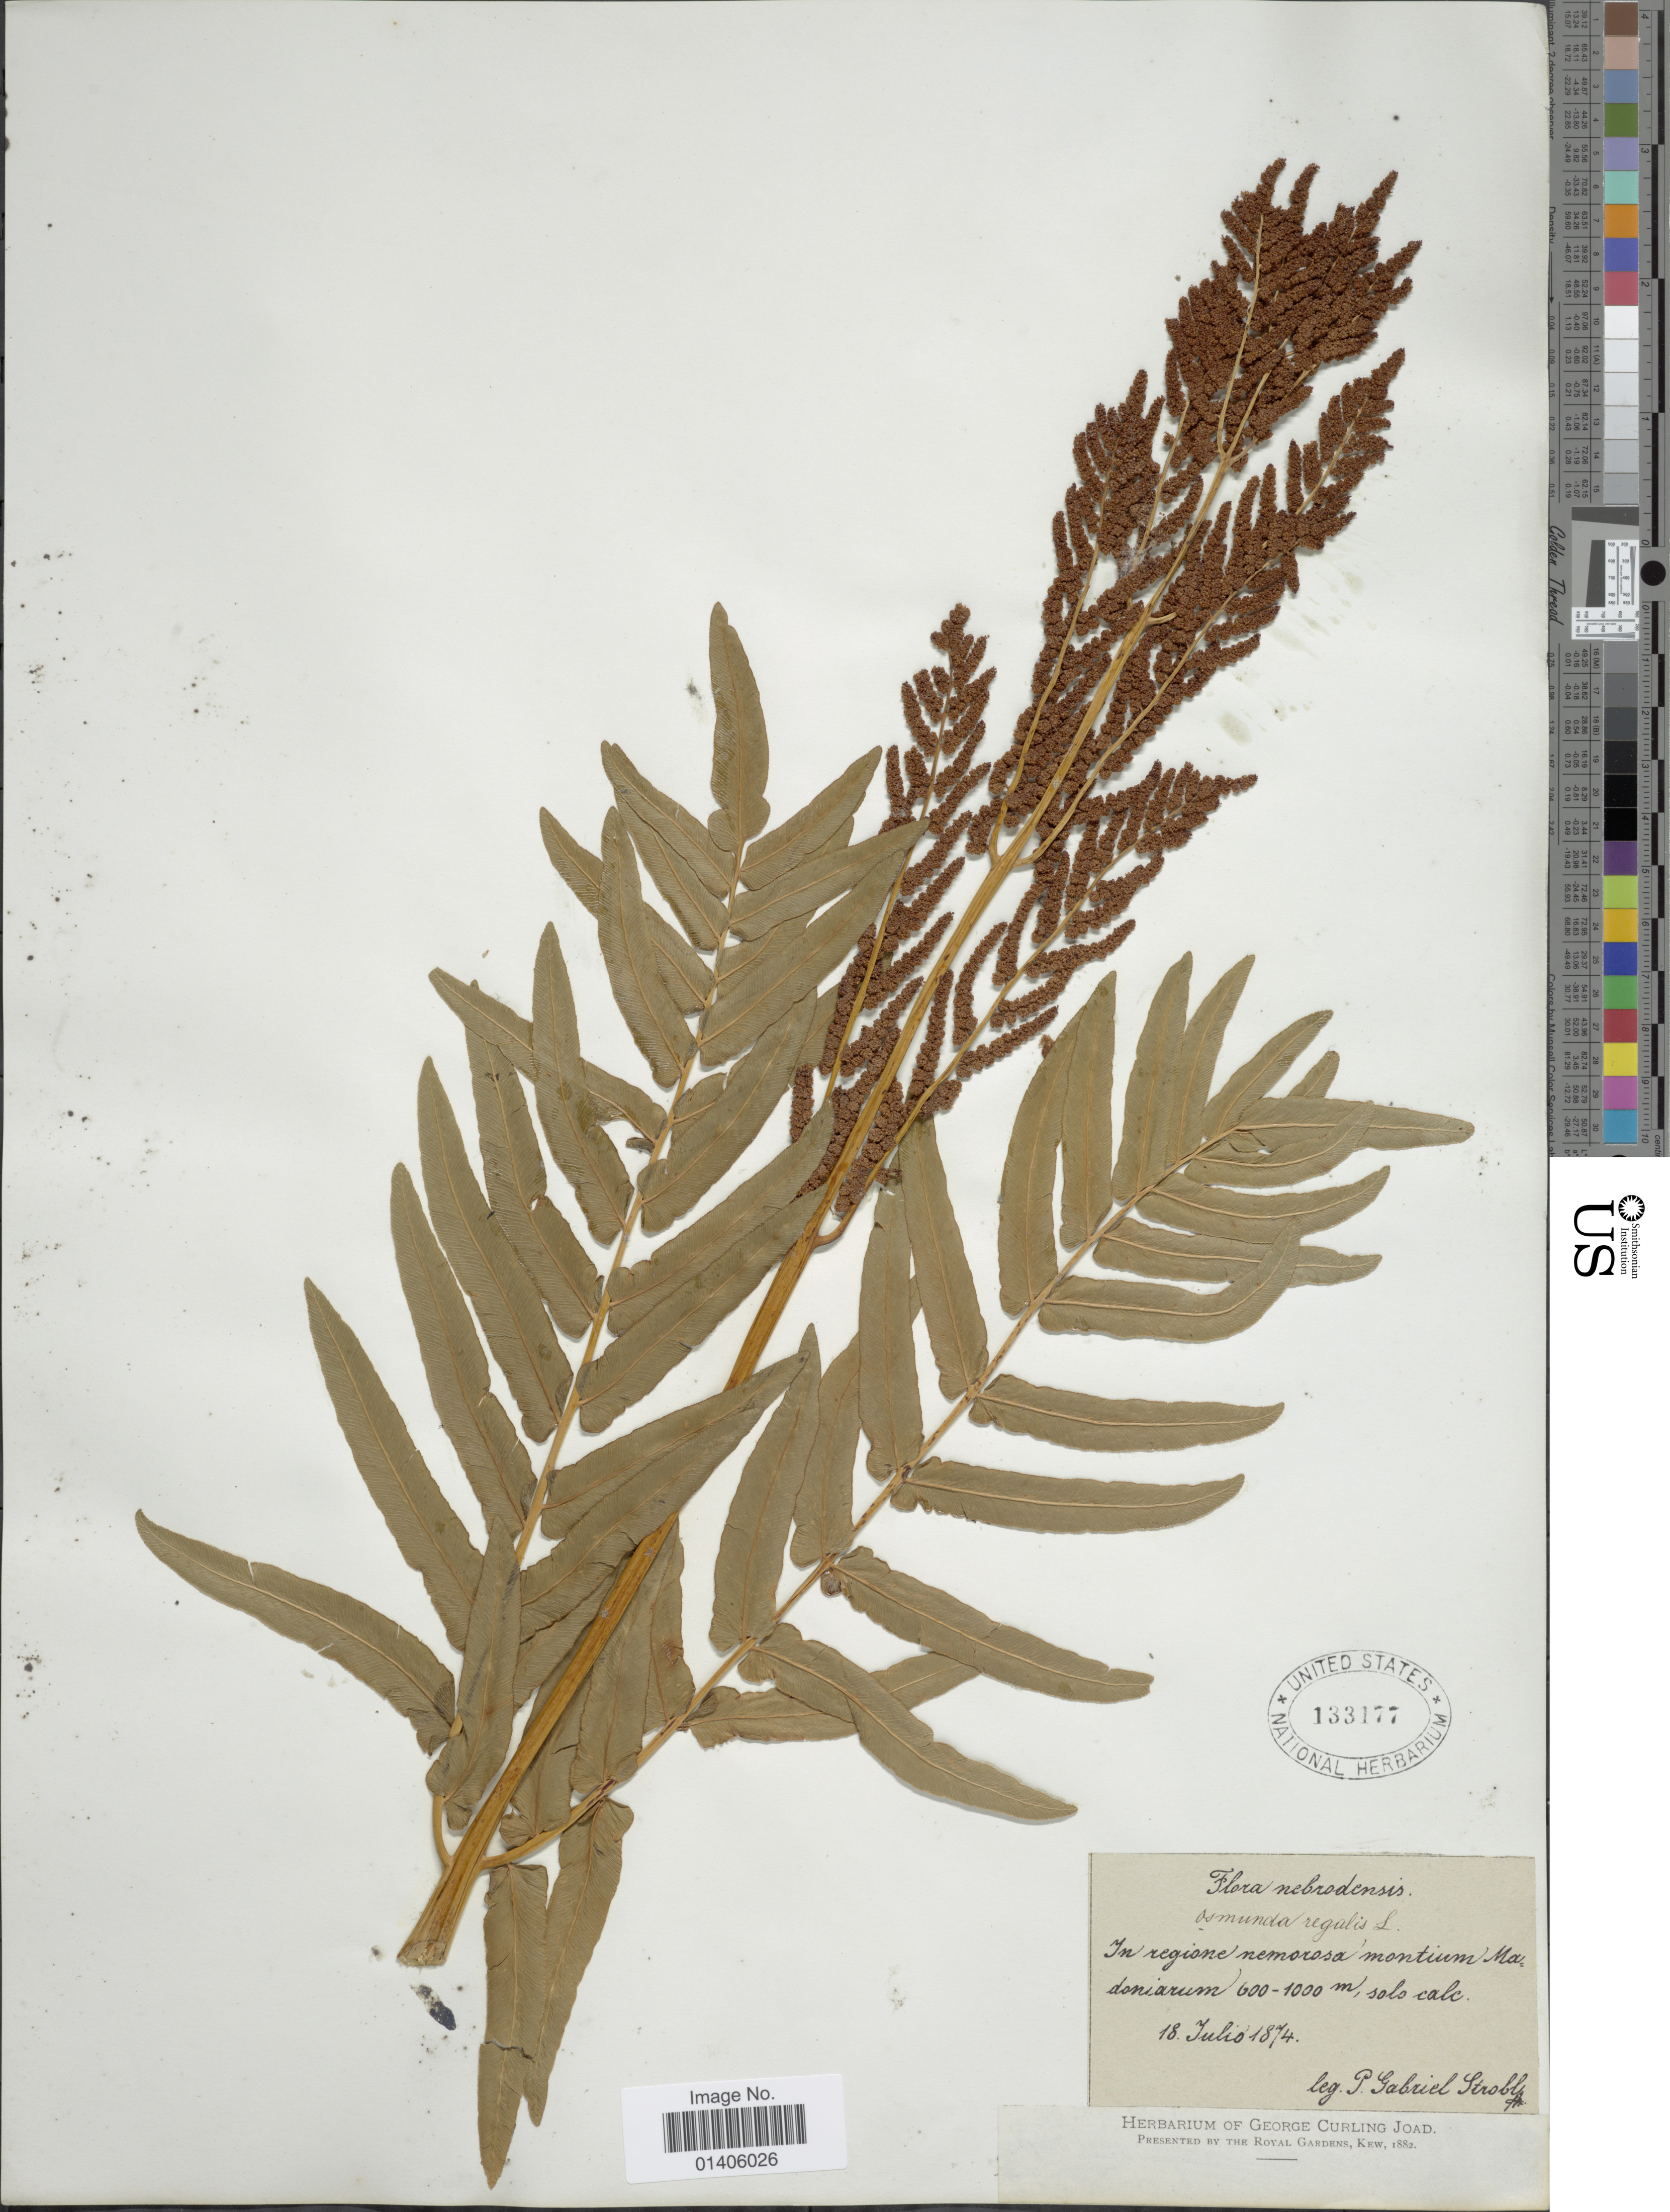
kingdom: Plantae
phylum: Tracheophyta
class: Polypodiopsida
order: Osmundales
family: Osmundaceae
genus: Osmunda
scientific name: Osmunda regalis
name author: L.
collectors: P. G. Strobl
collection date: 1874-07-18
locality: Nebrodensis, In regione nemorosa montium Madoniarum [interpreted]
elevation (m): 600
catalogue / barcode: US 133177